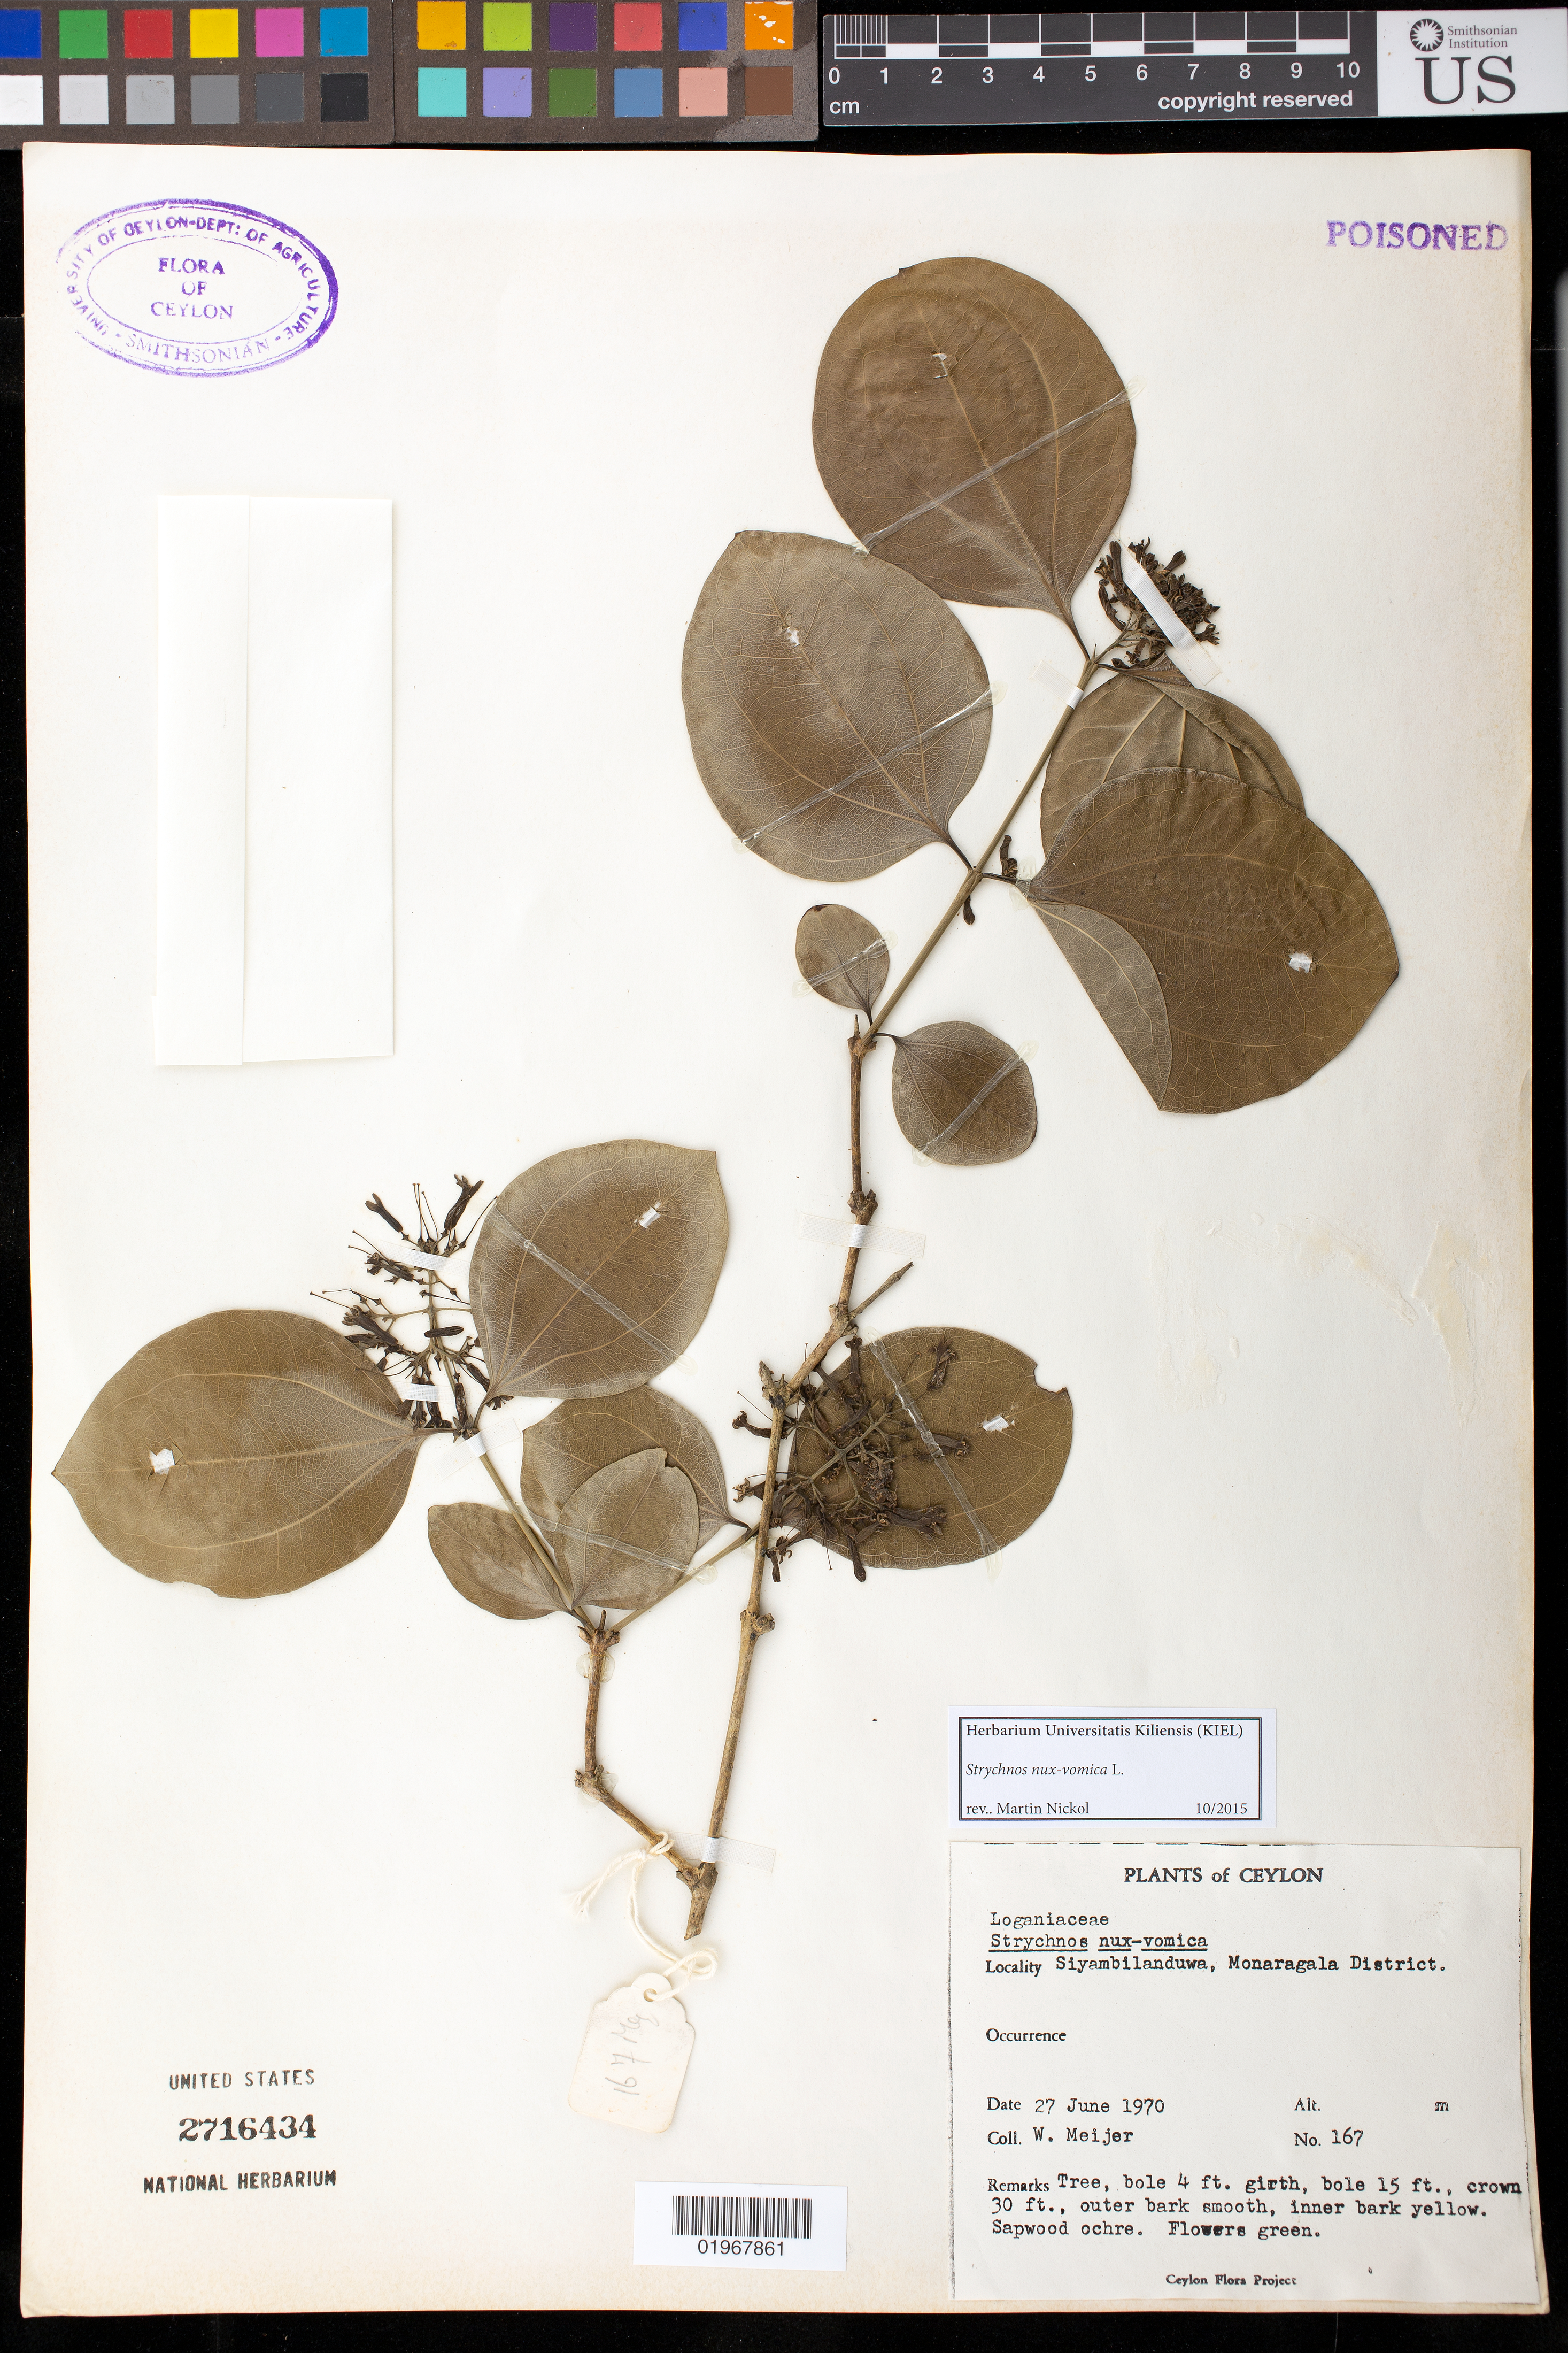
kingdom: Plantae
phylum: Tracheophyta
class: Magnoliopsida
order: Gentianales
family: Loganiaceae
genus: Strychnos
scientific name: Strychnos nux-vomica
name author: L.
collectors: W. Meijer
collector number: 167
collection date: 1970-06-27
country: Sri Lanka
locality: Siyambilanduwa, Monaragala District.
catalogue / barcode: US 2716434